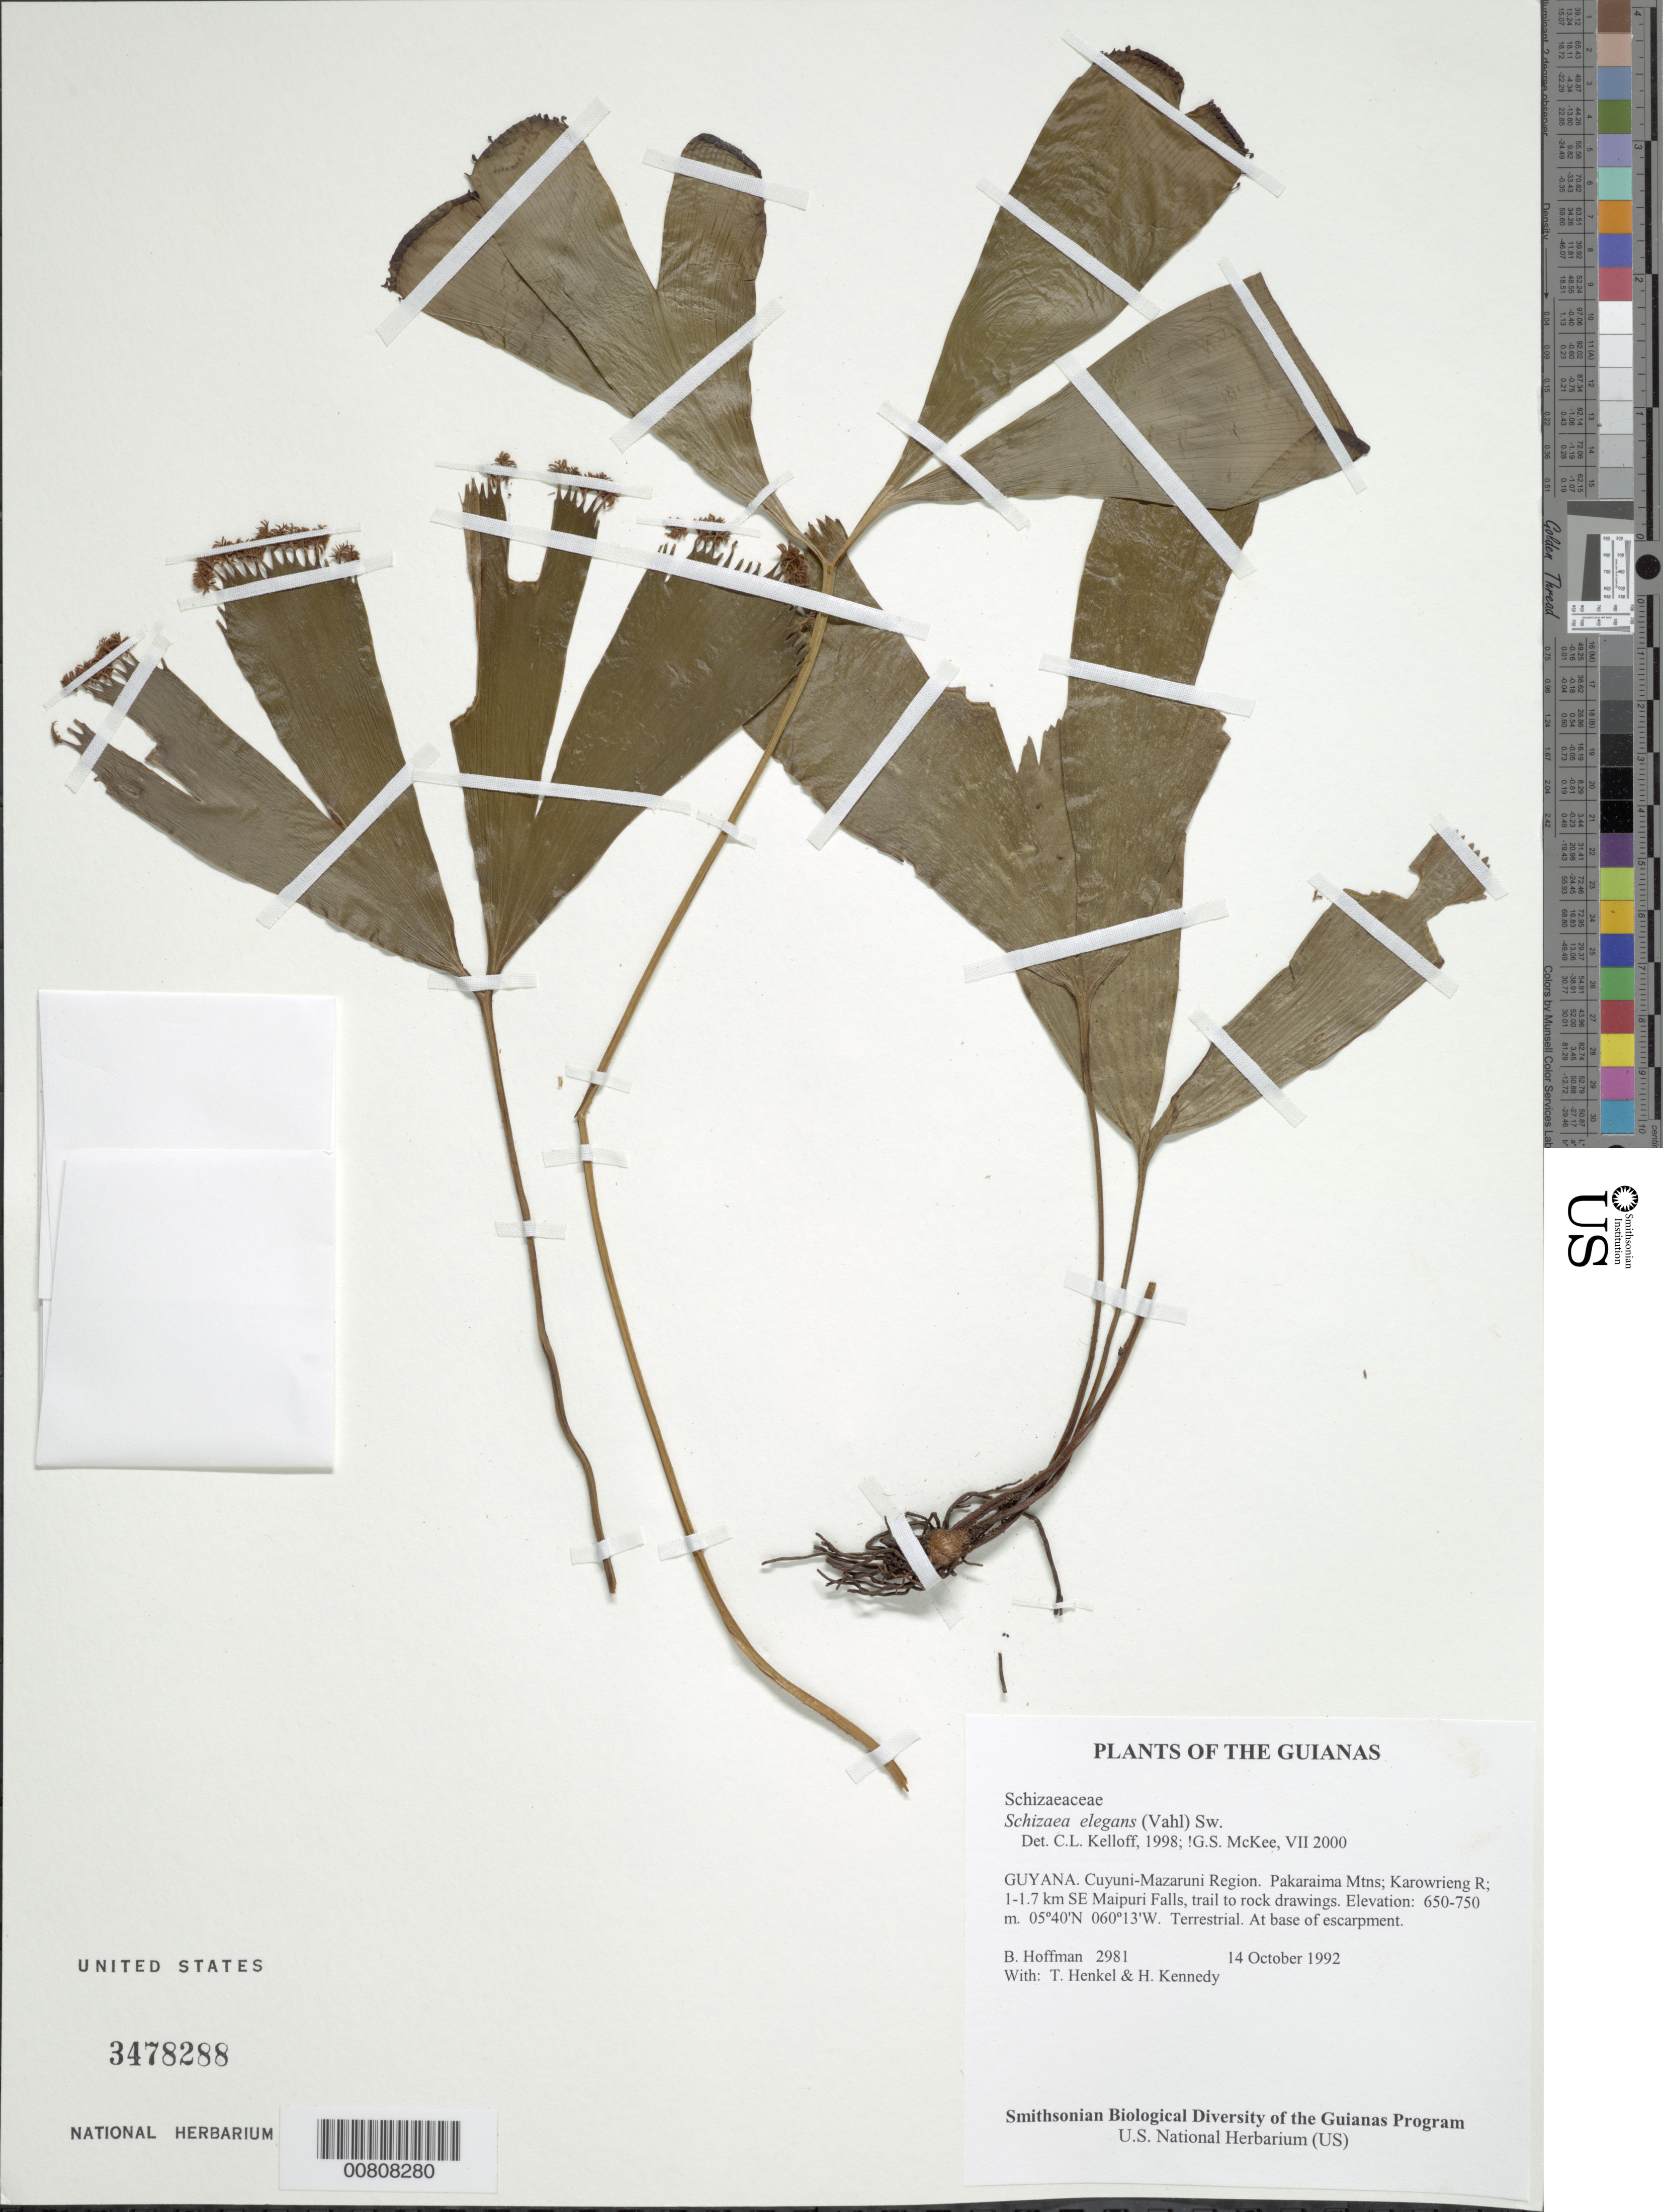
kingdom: Plantae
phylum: Tracheophyta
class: Polypodiopsida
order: Schizaeales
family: Schizaeaceae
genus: Schizaea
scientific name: Schizaea elegans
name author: (Vahl) Sw.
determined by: McKee, G. S., (US), NMNH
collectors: B. Hoffman, T. Henkel & H. Kennedy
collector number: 2981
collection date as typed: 14 October 1992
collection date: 1992-10-14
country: Guyana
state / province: Cuyuni-Mazaruni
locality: Pakaraima Mountains; Karowrieng River; 1-1.7 km SE of Maipuri Falls, trail to rock drawings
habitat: Mixed forest, sandstone boulders, talus, slope 45°. Burseraceae, Fabaceae, Malpighiaceae, Clusiaceae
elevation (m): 650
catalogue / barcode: US 3478288